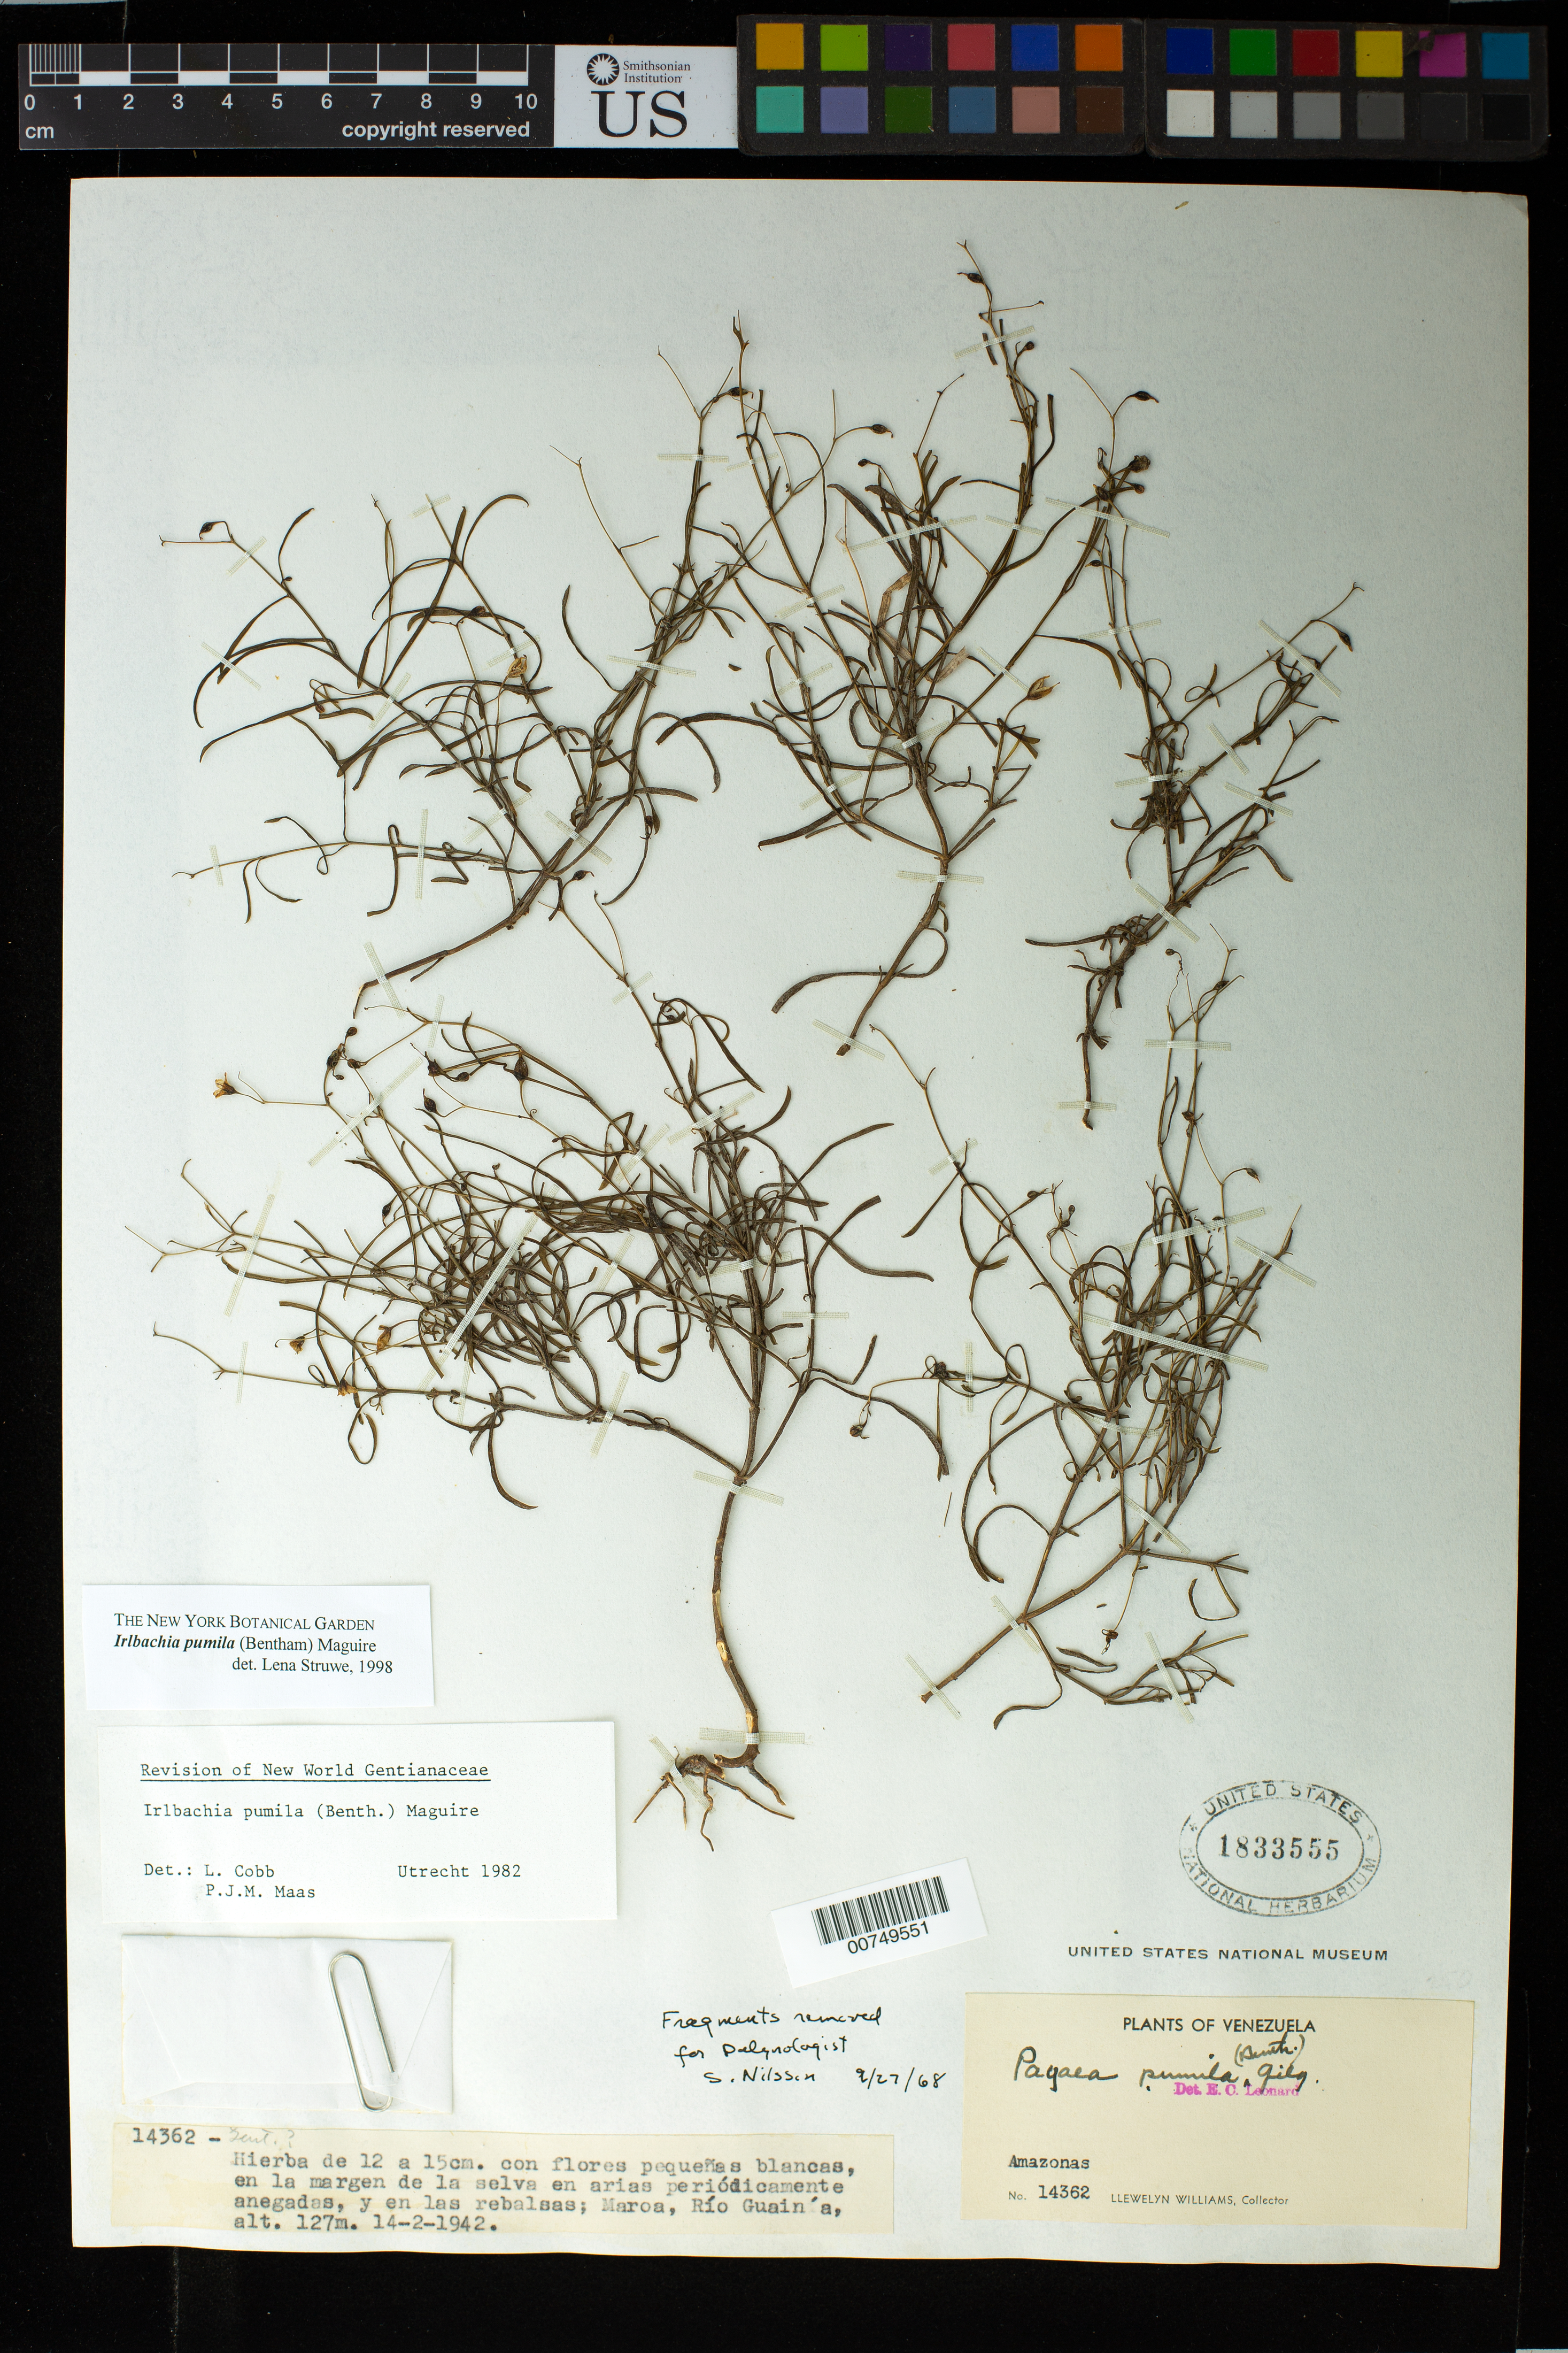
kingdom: Plantae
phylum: Tracheophyta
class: Magnoliopsida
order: Gentianales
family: Gentianaceae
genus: Irlbachia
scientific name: Irlbachia pumila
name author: (Benth.) Maguire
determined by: Struwe, L.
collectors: Ll. Williams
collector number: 14362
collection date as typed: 14-Feb-42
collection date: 1942-02-14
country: Venezuela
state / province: Amazonas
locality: Maroa, Río Guainía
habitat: Margen de la selva en arias periodicamente anegadas, y en las rebalsas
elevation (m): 127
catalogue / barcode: US 1833555